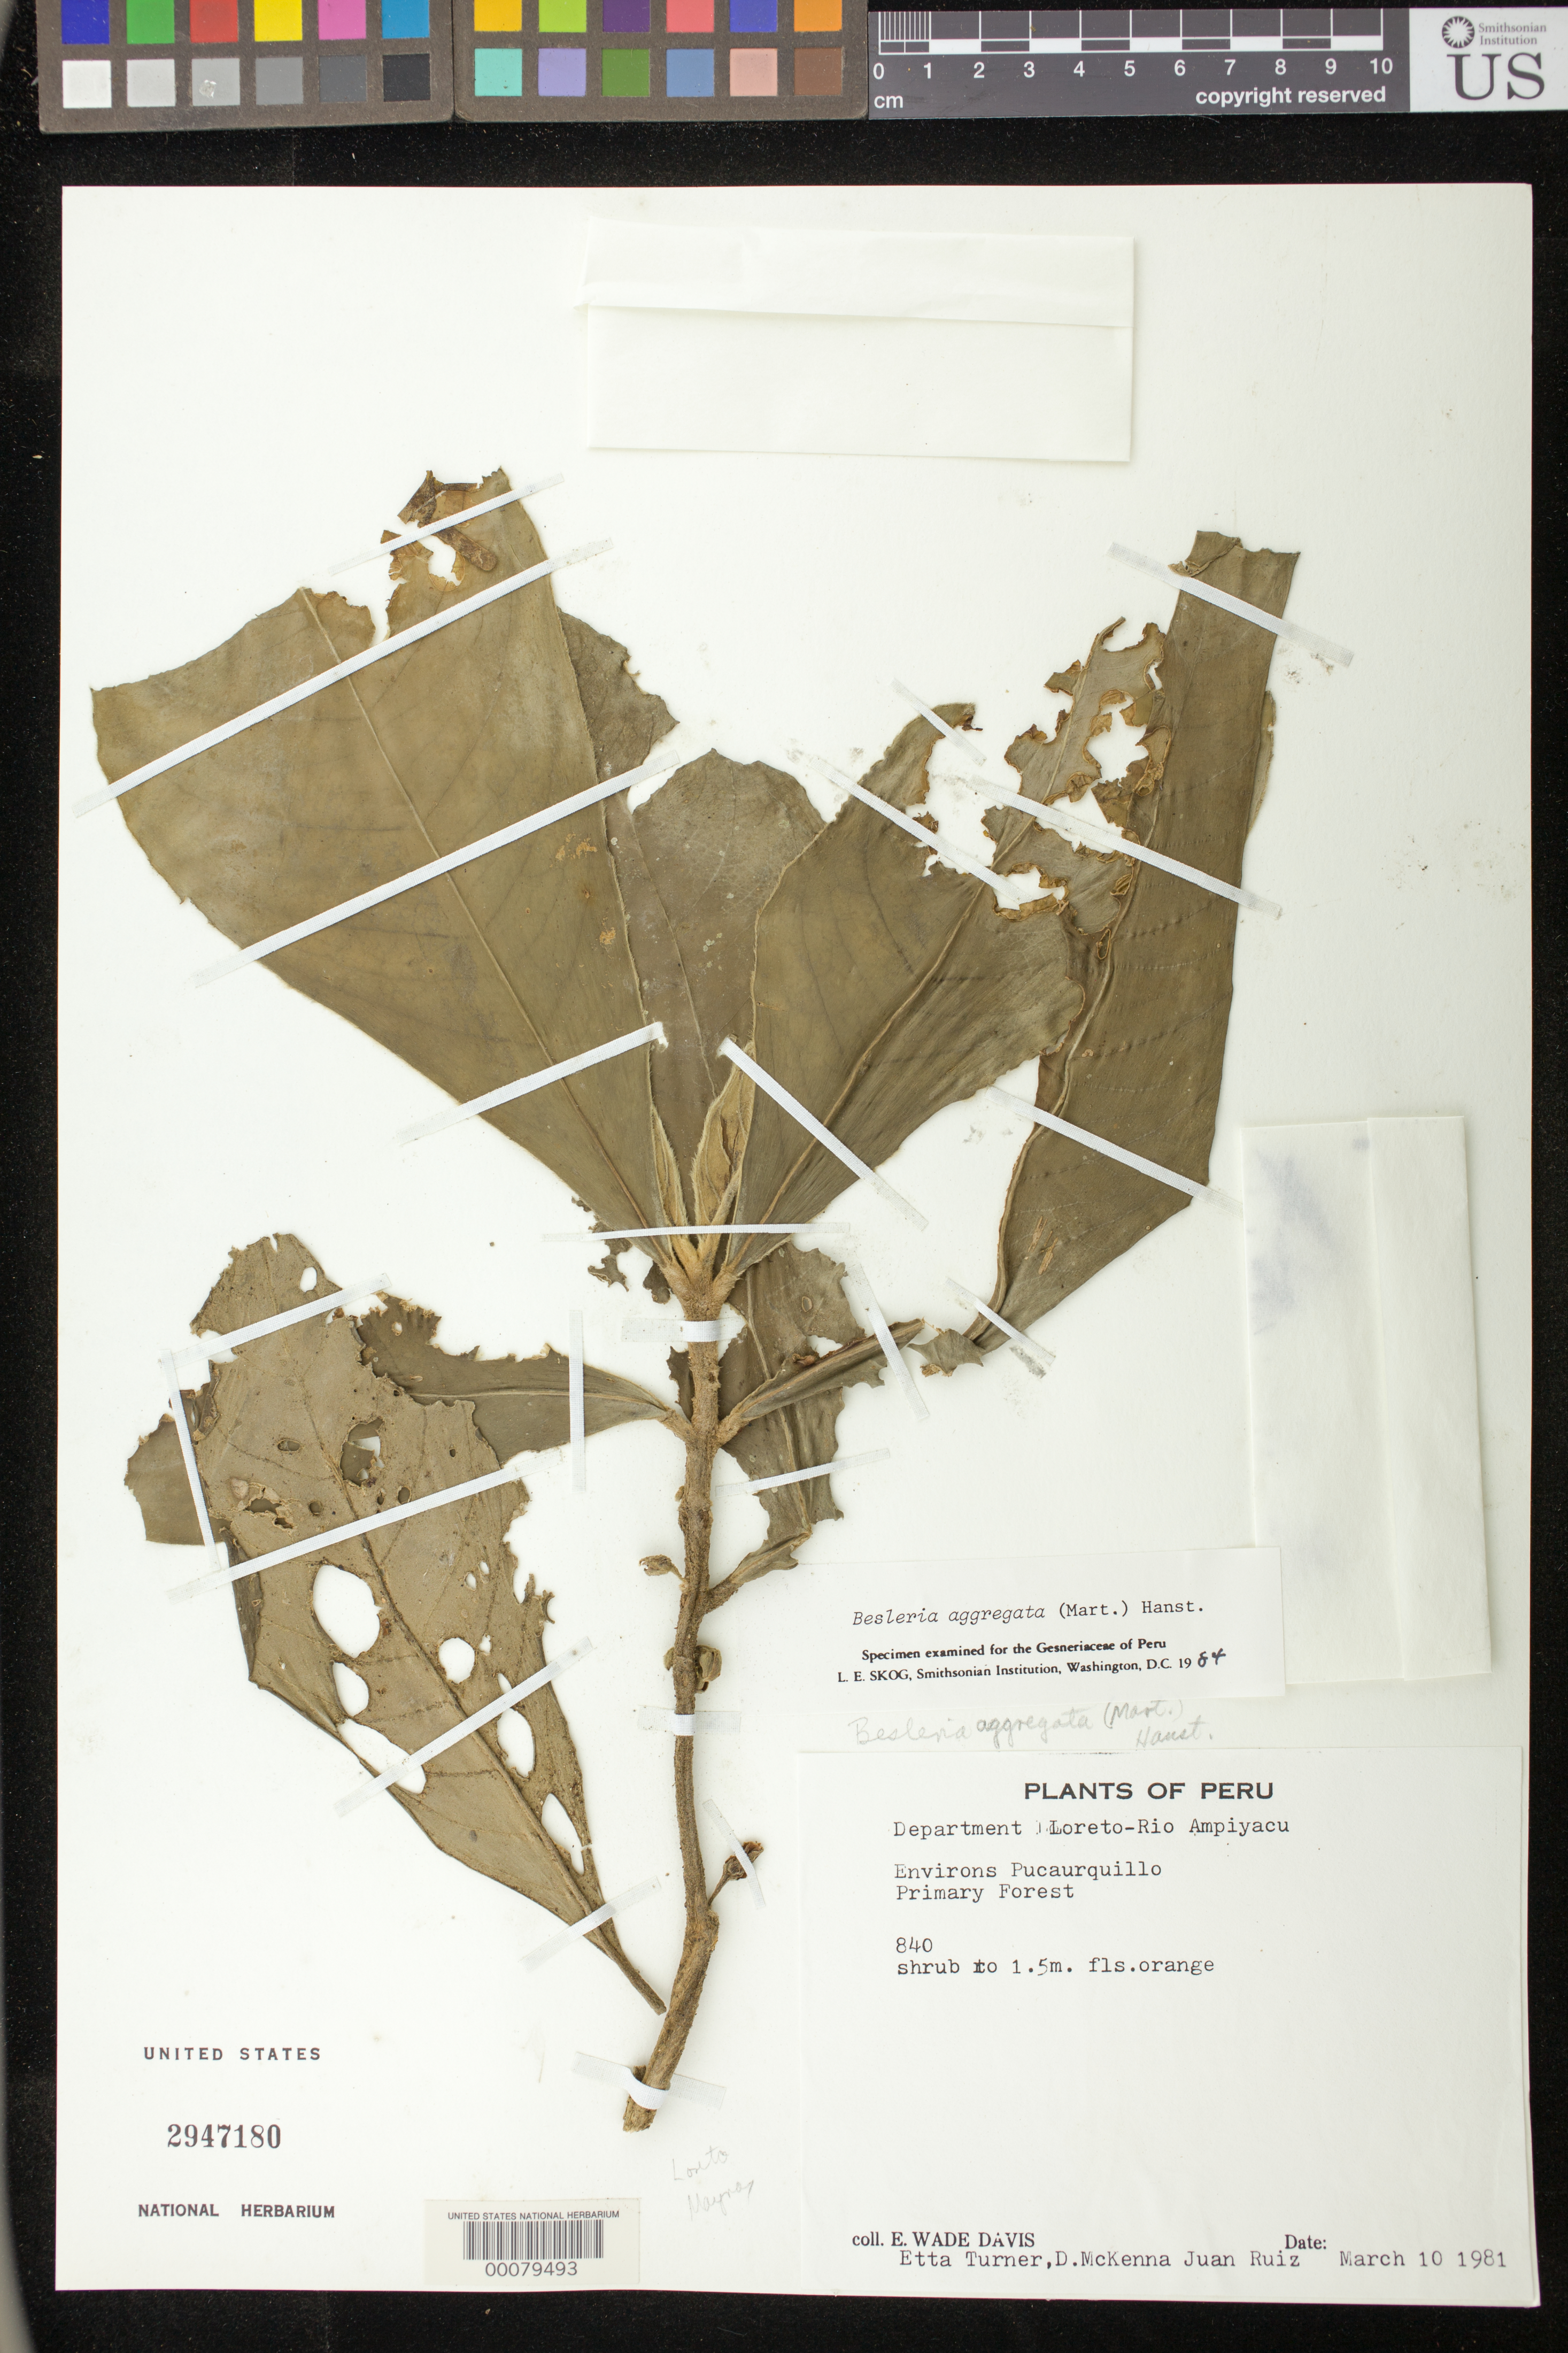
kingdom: Plantae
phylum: Tracheophyta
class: Magnoliopsida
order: Lamiales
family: Gesneriaceae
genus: Besleria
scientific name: Besleria aggregata var. aggregata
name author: (Mart.) Hanst.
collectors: E. W. Davis, E. Turner, D. McKenna & J. Ruiz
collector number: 840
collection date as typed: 10 Mar 1981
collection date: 1981-03-10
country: Peru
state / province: Loreto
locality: Rio Ampiyacu, environs Pucaurquillo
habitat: Primary forest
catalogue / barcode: US 2947180